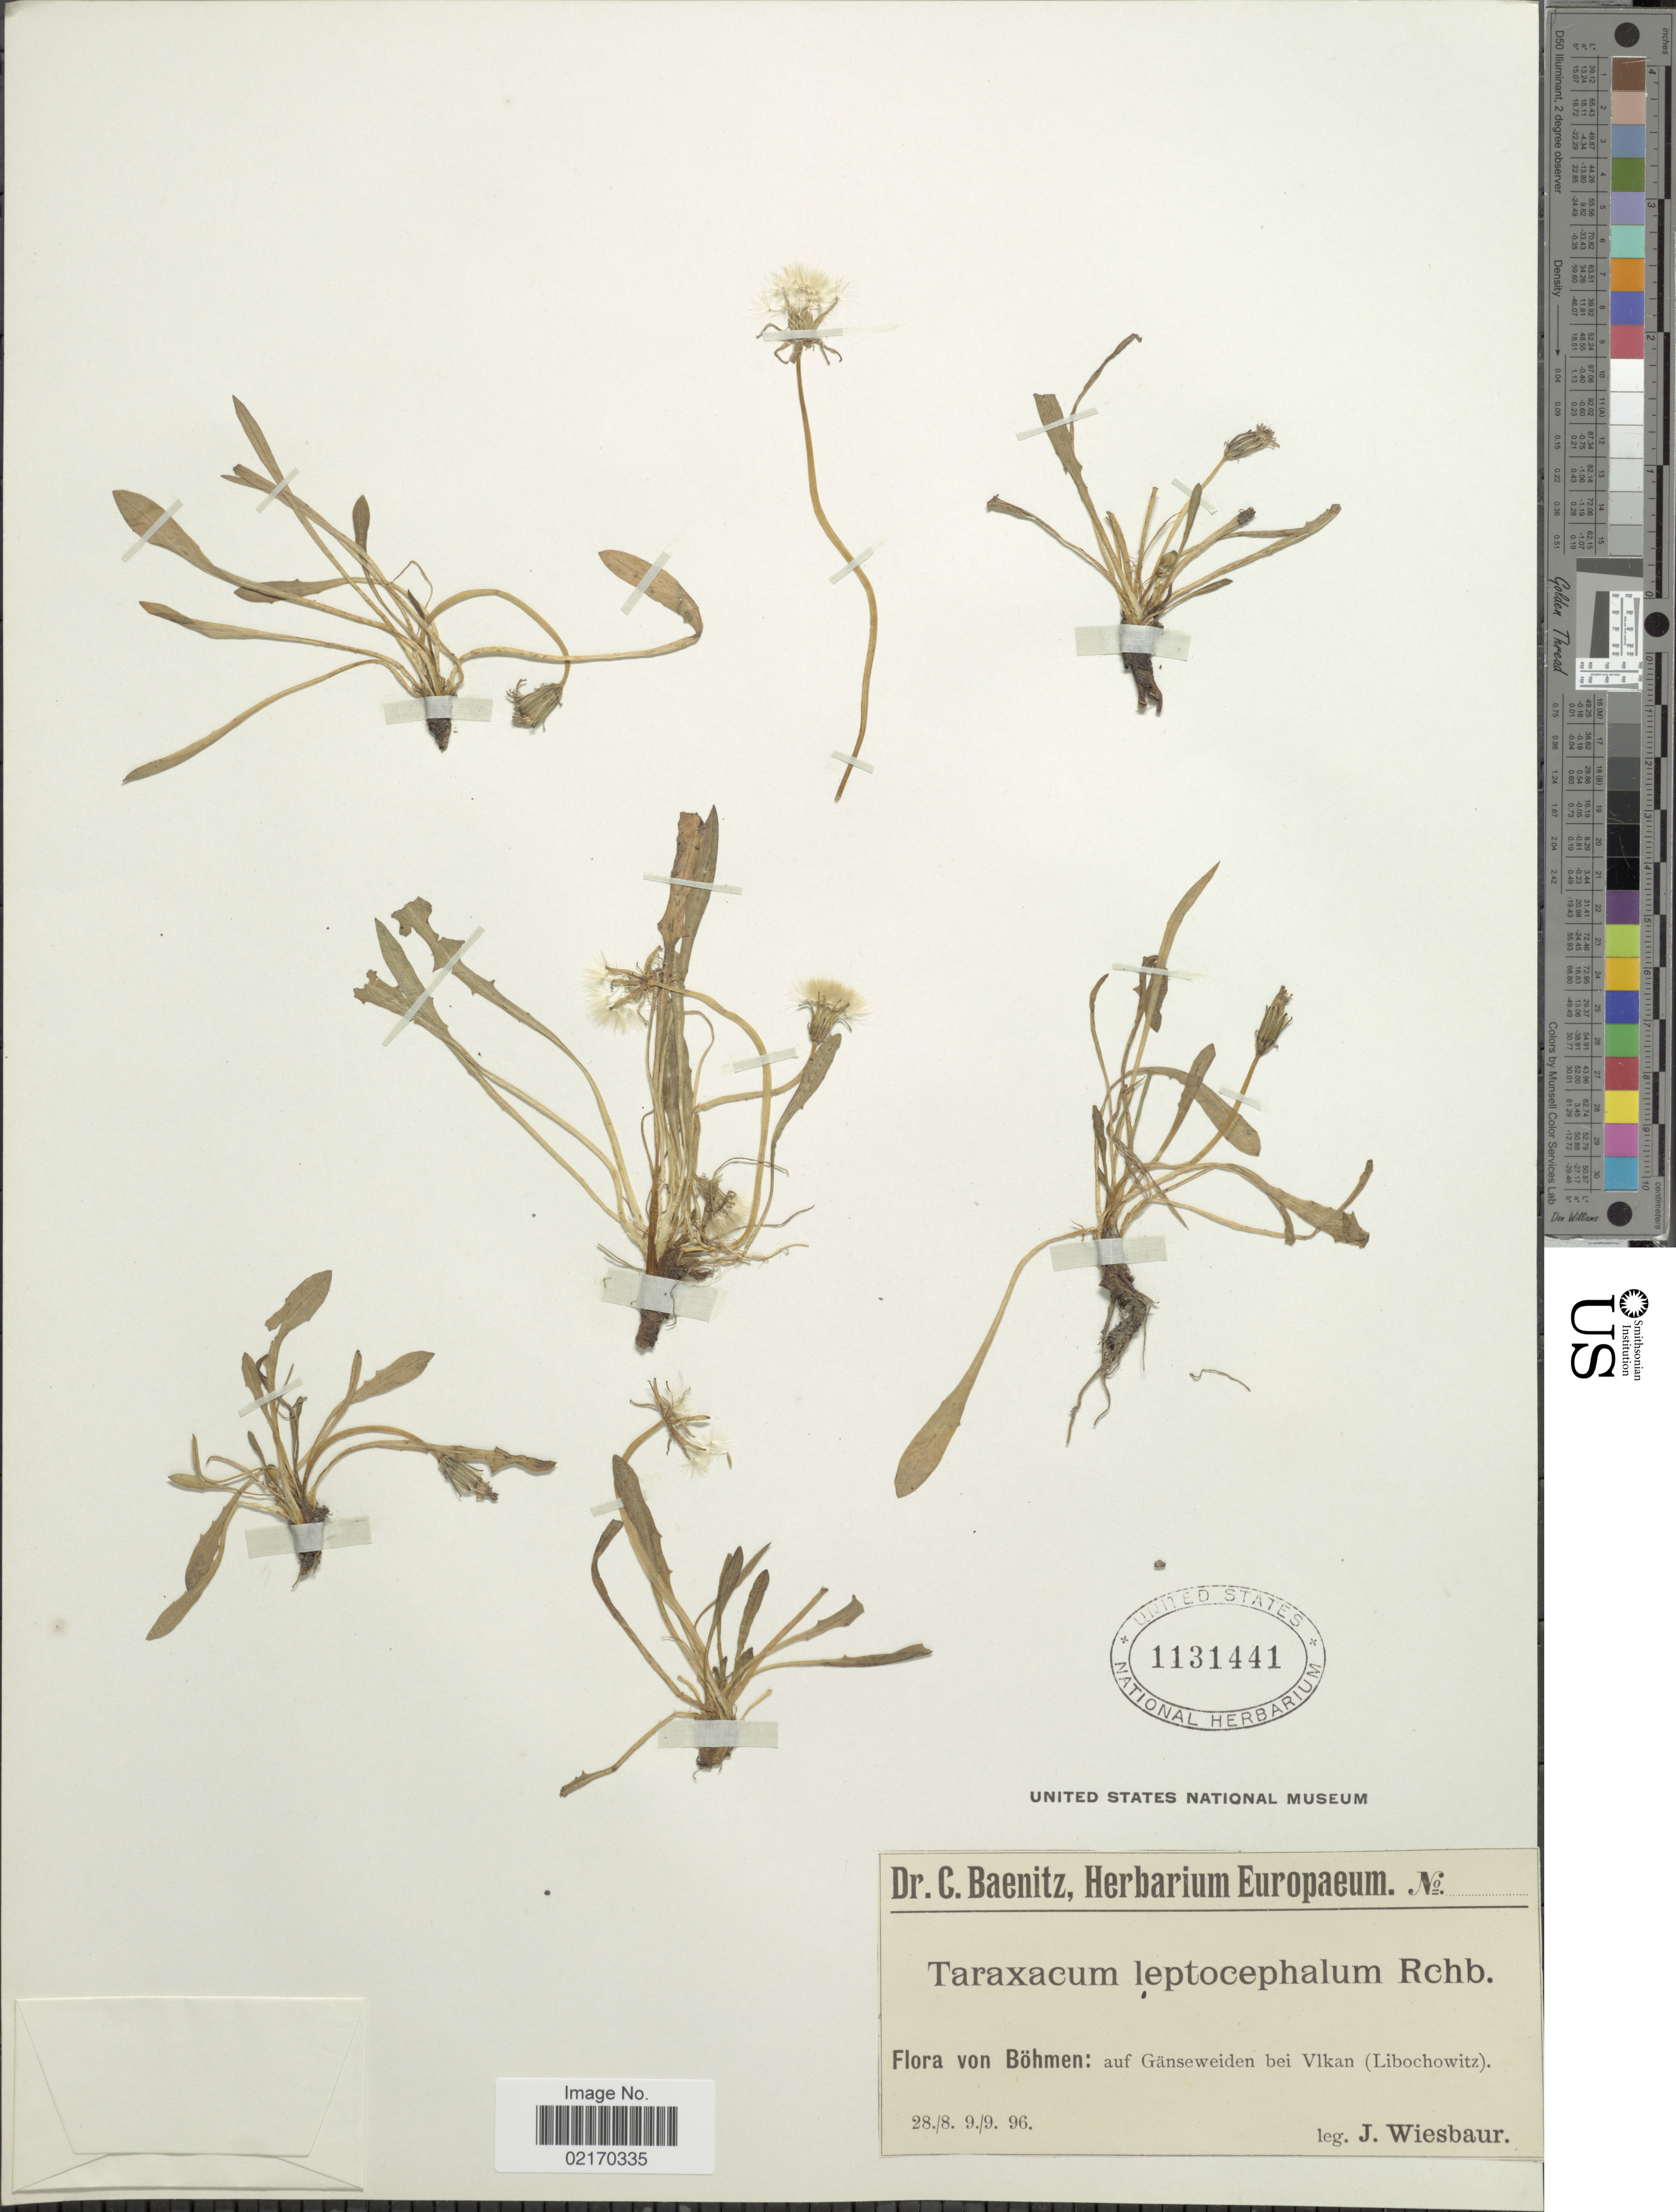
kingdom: Plantae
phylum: Tracheophyta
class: Magnoliopsida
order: Asterales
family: Asteraceae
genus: Taraxacum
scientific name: Taraxacum bessarabicum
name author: (Hornem.) Hand.-Mazz.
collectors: J. Wiesbaur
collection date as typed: Transcribed d/m/y: 28/8/96 to 9/9/96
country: Czechia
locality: Bohmen: auf Ganseweiden bei Vlkan (Libochowitz)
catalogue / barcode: US 1131441